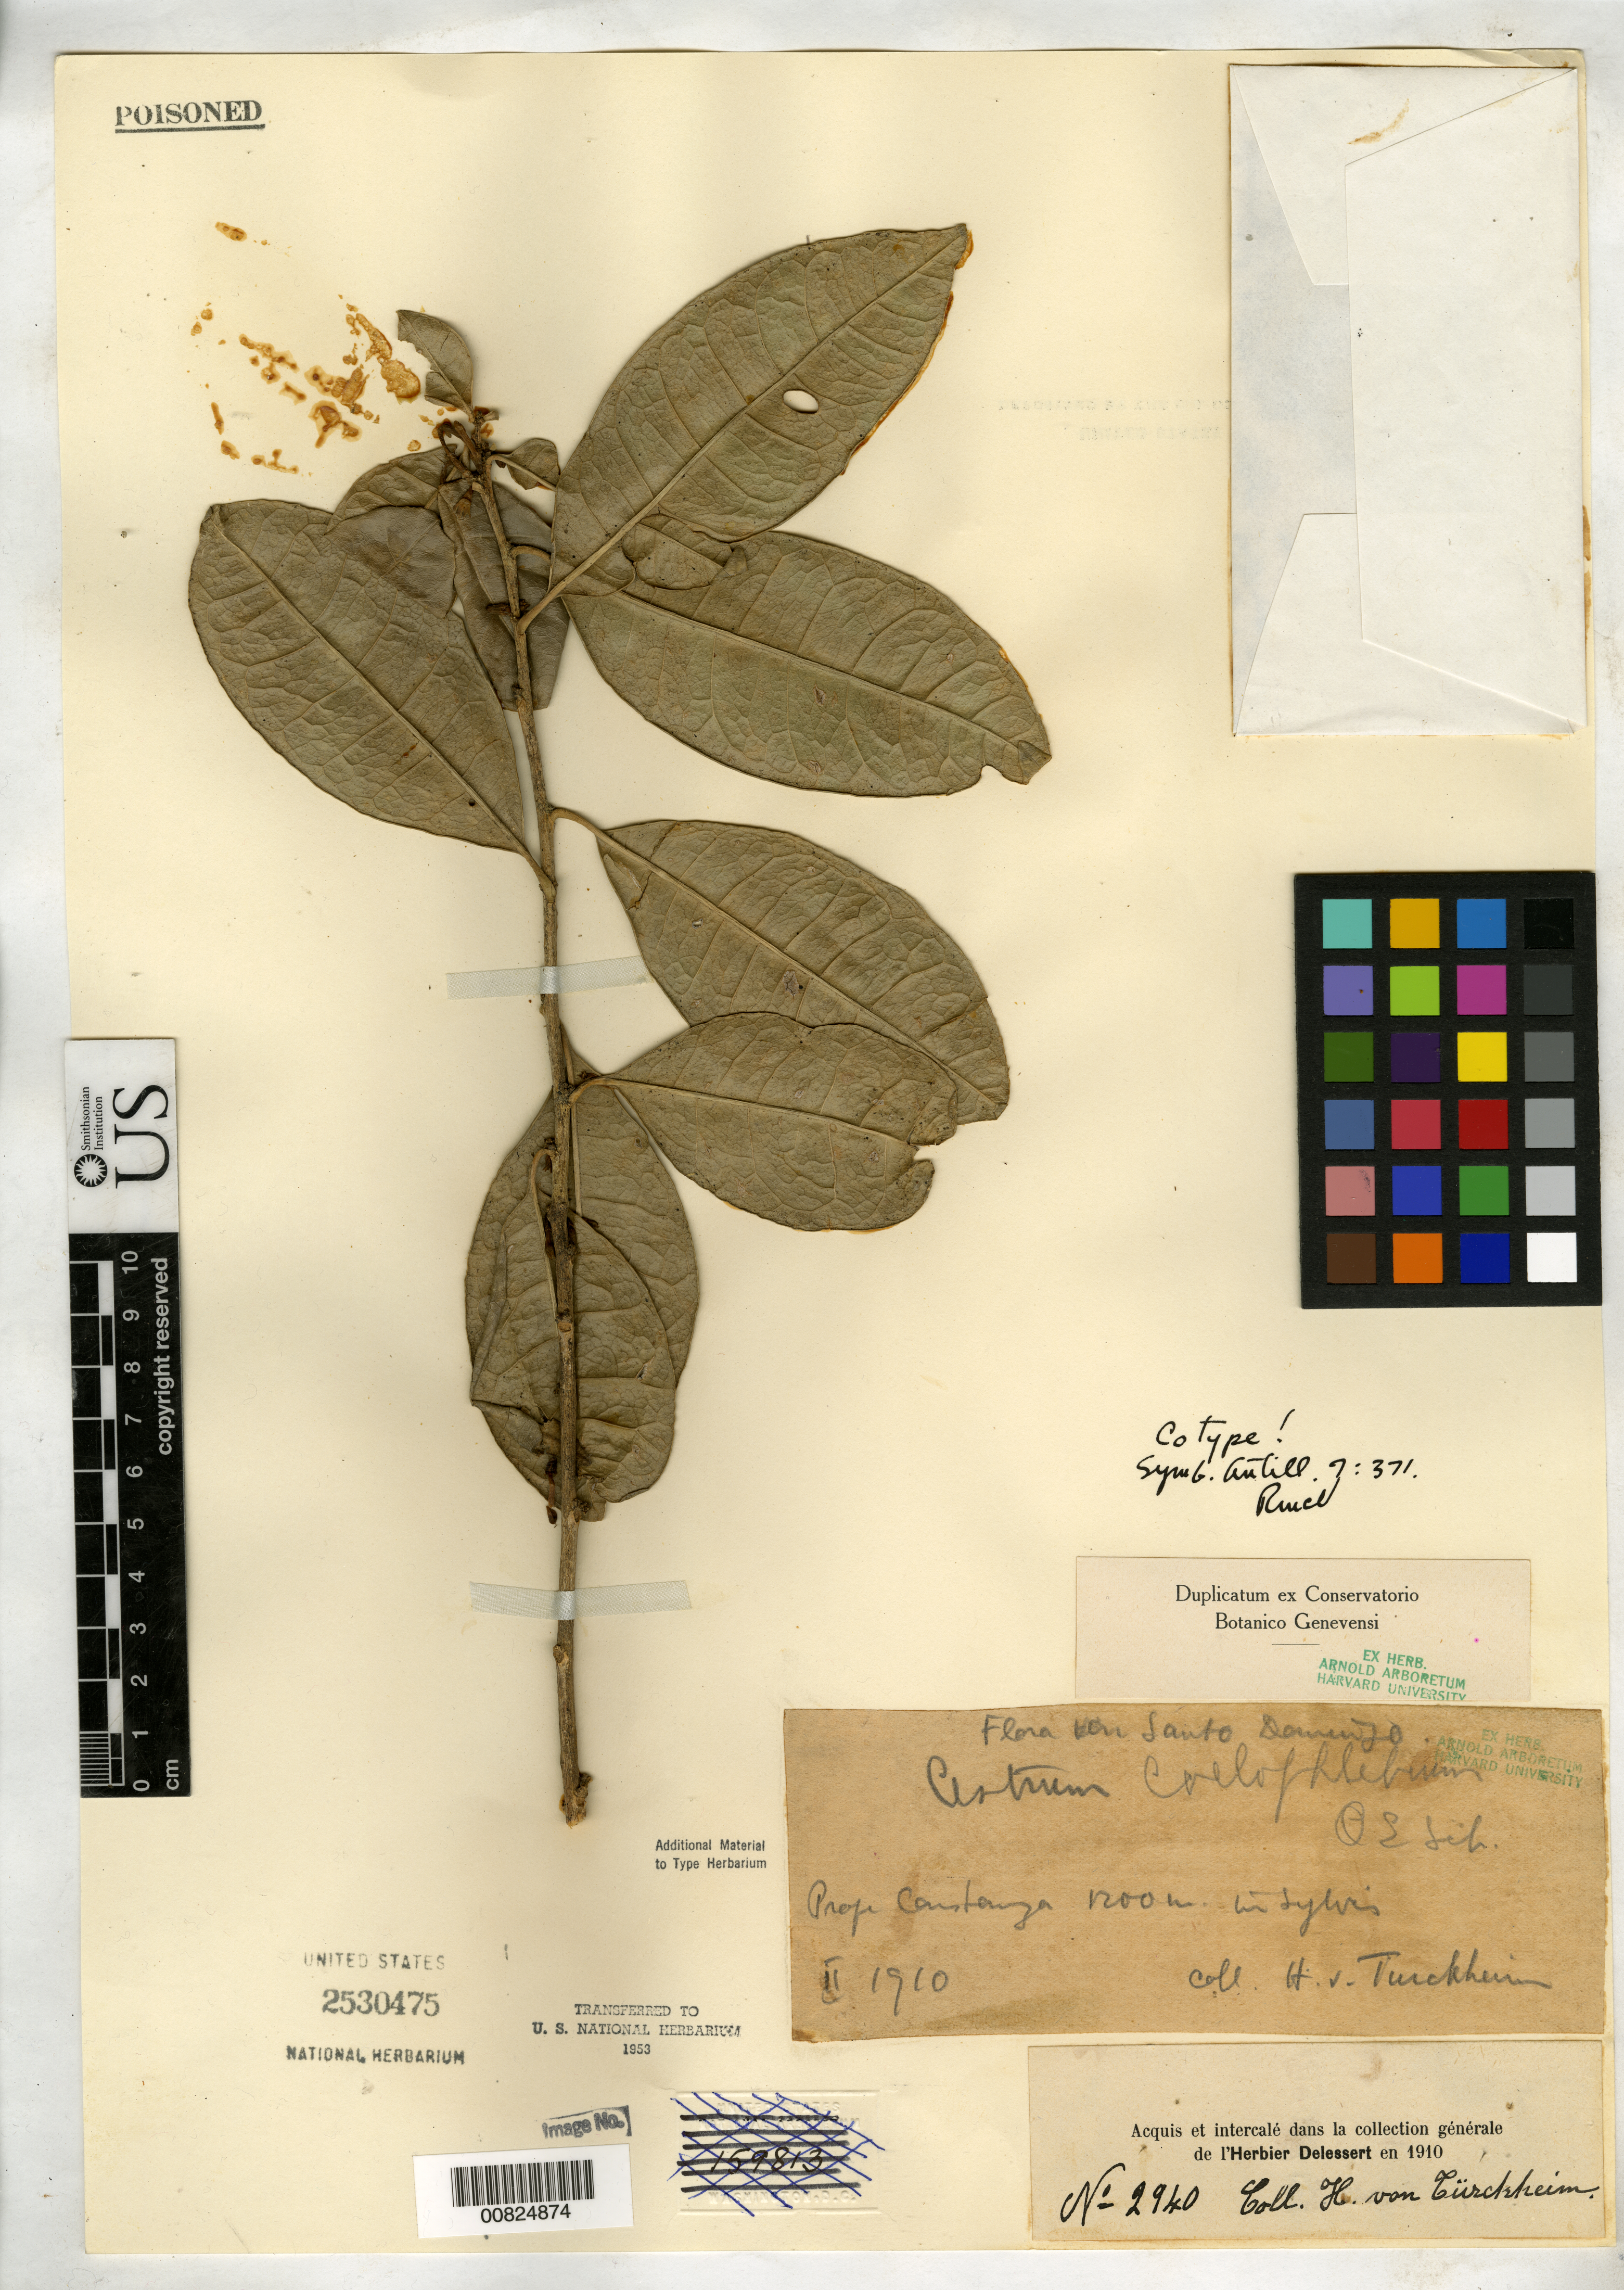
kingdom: Plantae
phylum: Tracheophyta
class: Magnoliopsida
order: Solanales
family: Solanaceae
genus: Cestrum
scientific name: Cestrum coelophlebium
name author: O.E. Schulz in Urb.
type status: Isosyntype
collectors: H. von Türckheim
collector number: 2940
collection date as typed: Feb 1910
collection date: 1910-02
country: Dominican Republic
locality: Constanza.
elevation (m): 1200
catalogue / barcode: US 2530475